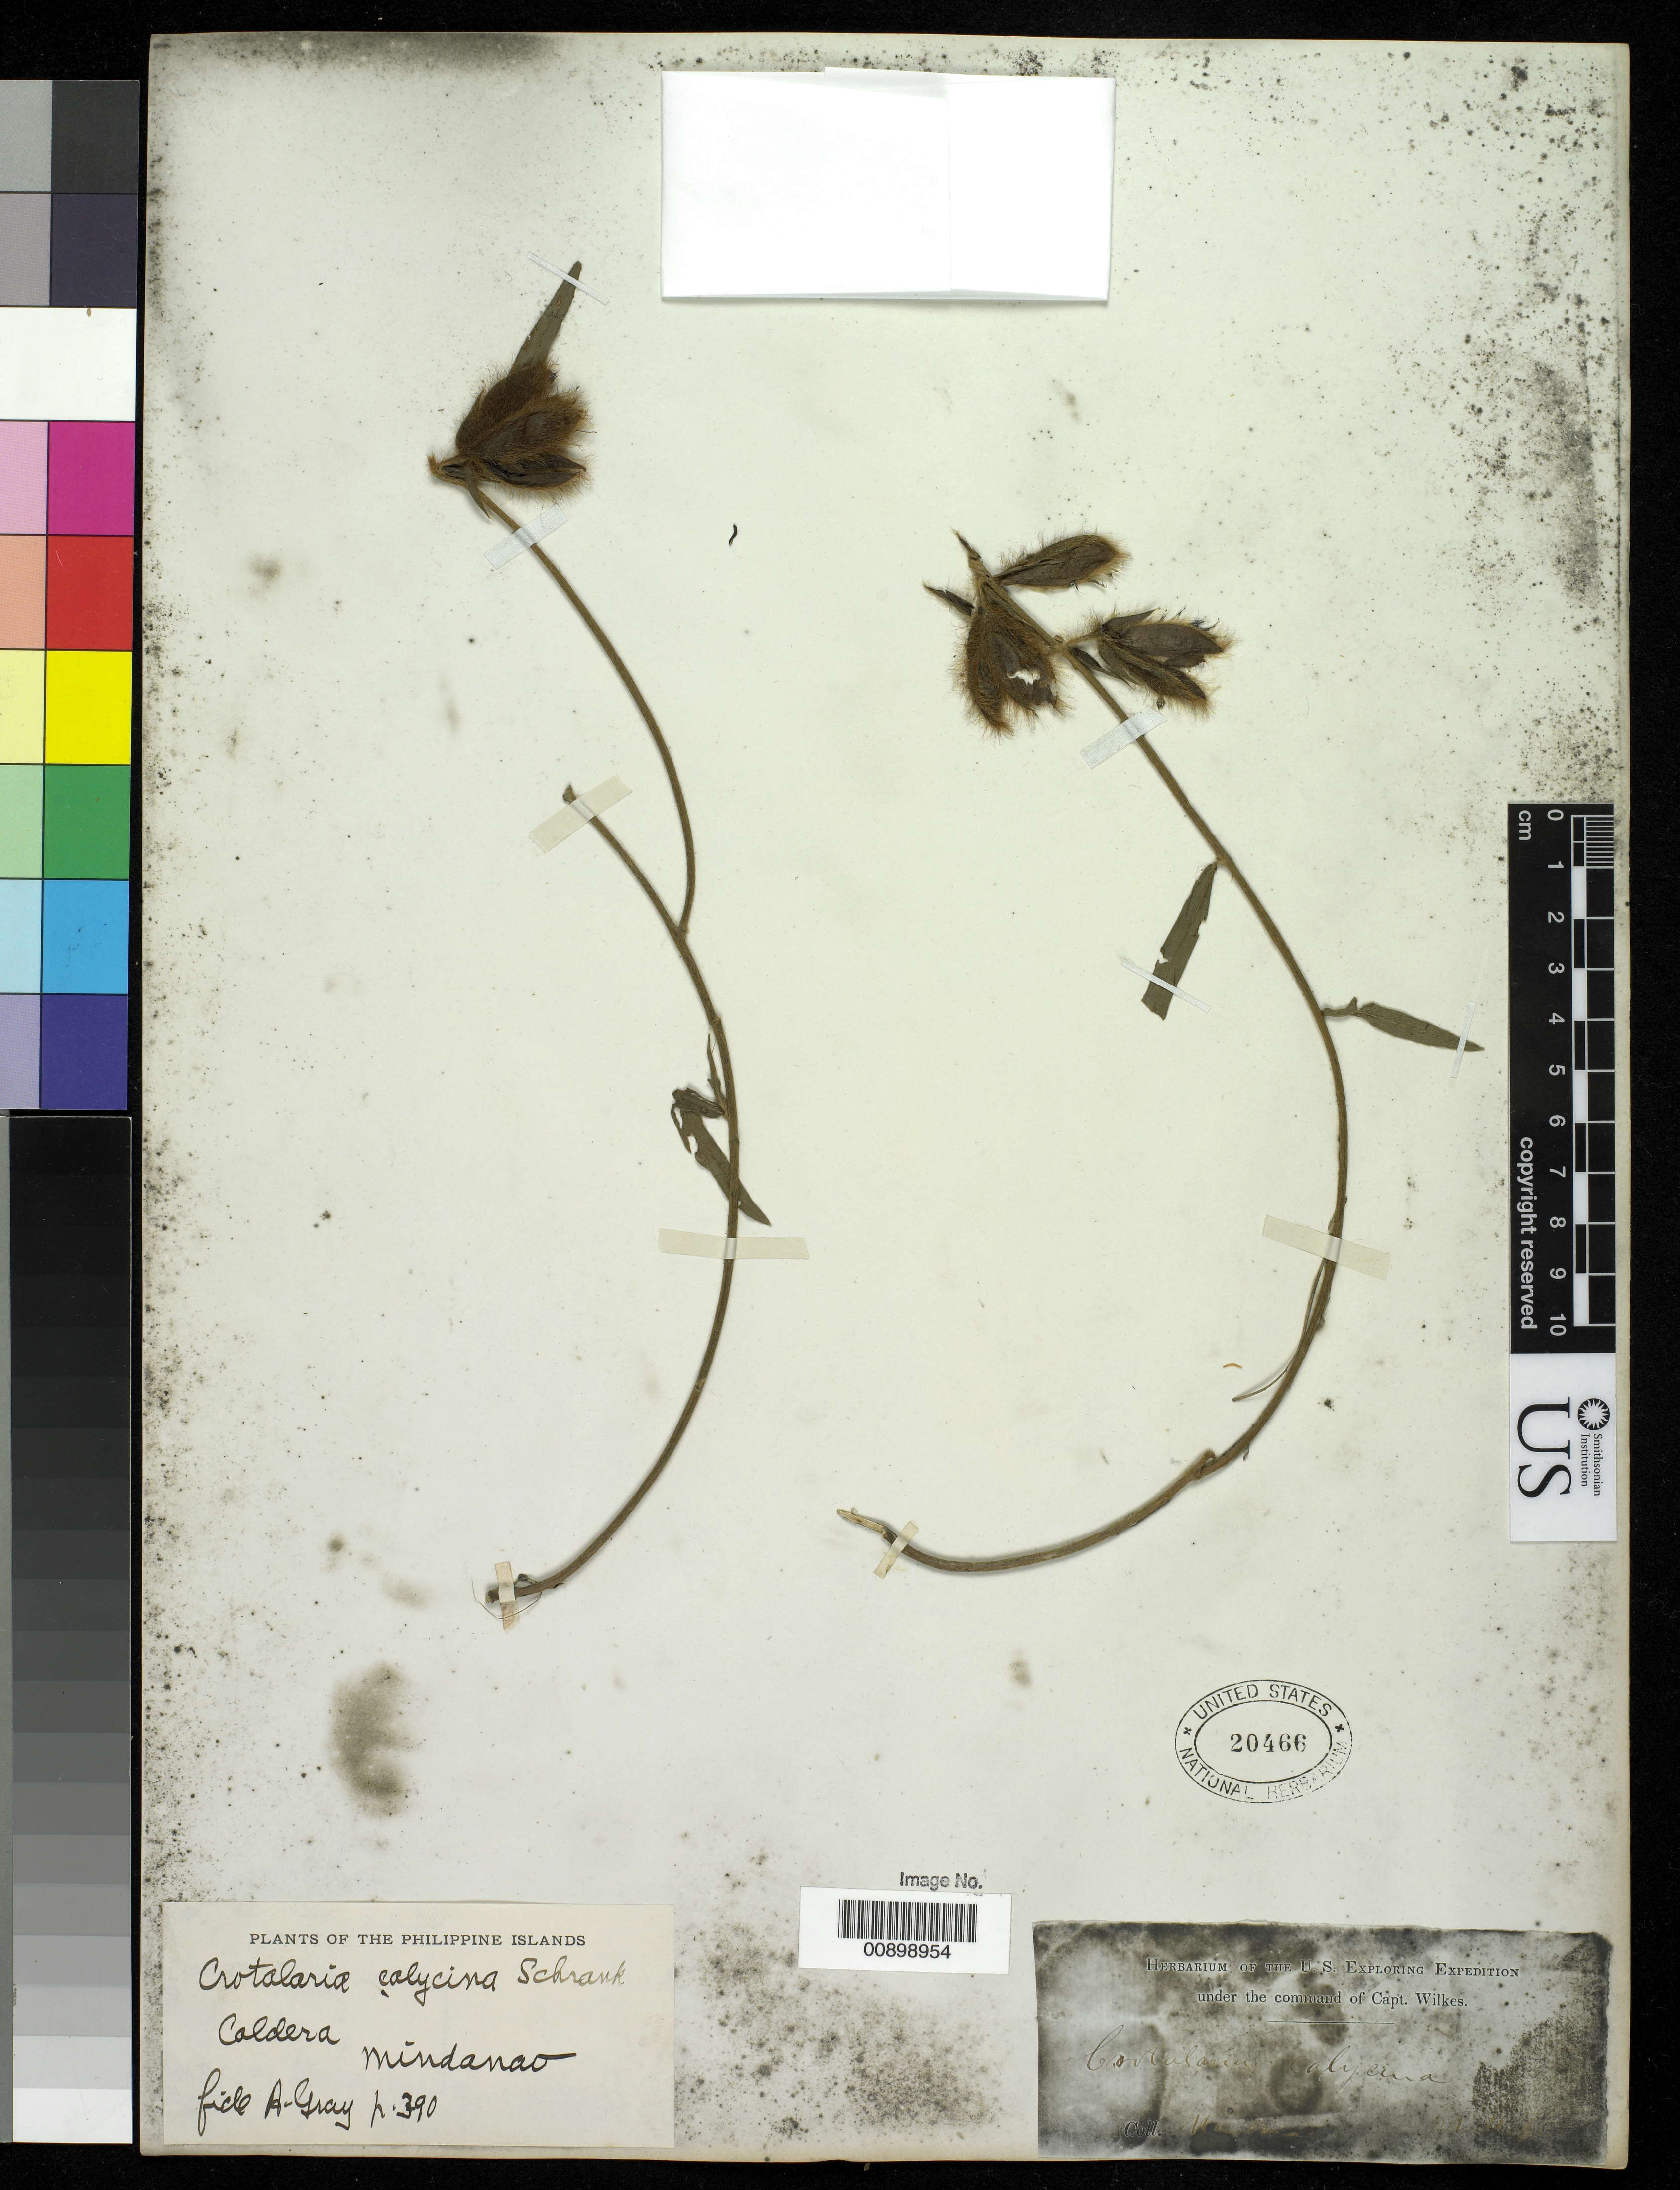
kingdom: Plantae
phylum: Tracheophyta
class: Magnoliopsida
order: Fabales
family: Fabaceae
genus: Crotalaria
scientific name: Crotalaria calycina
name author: Schrank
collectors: Wilkes Explor. Exped.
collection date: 1838/1842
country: Philippines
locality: Mindanao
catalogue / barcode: US 20466